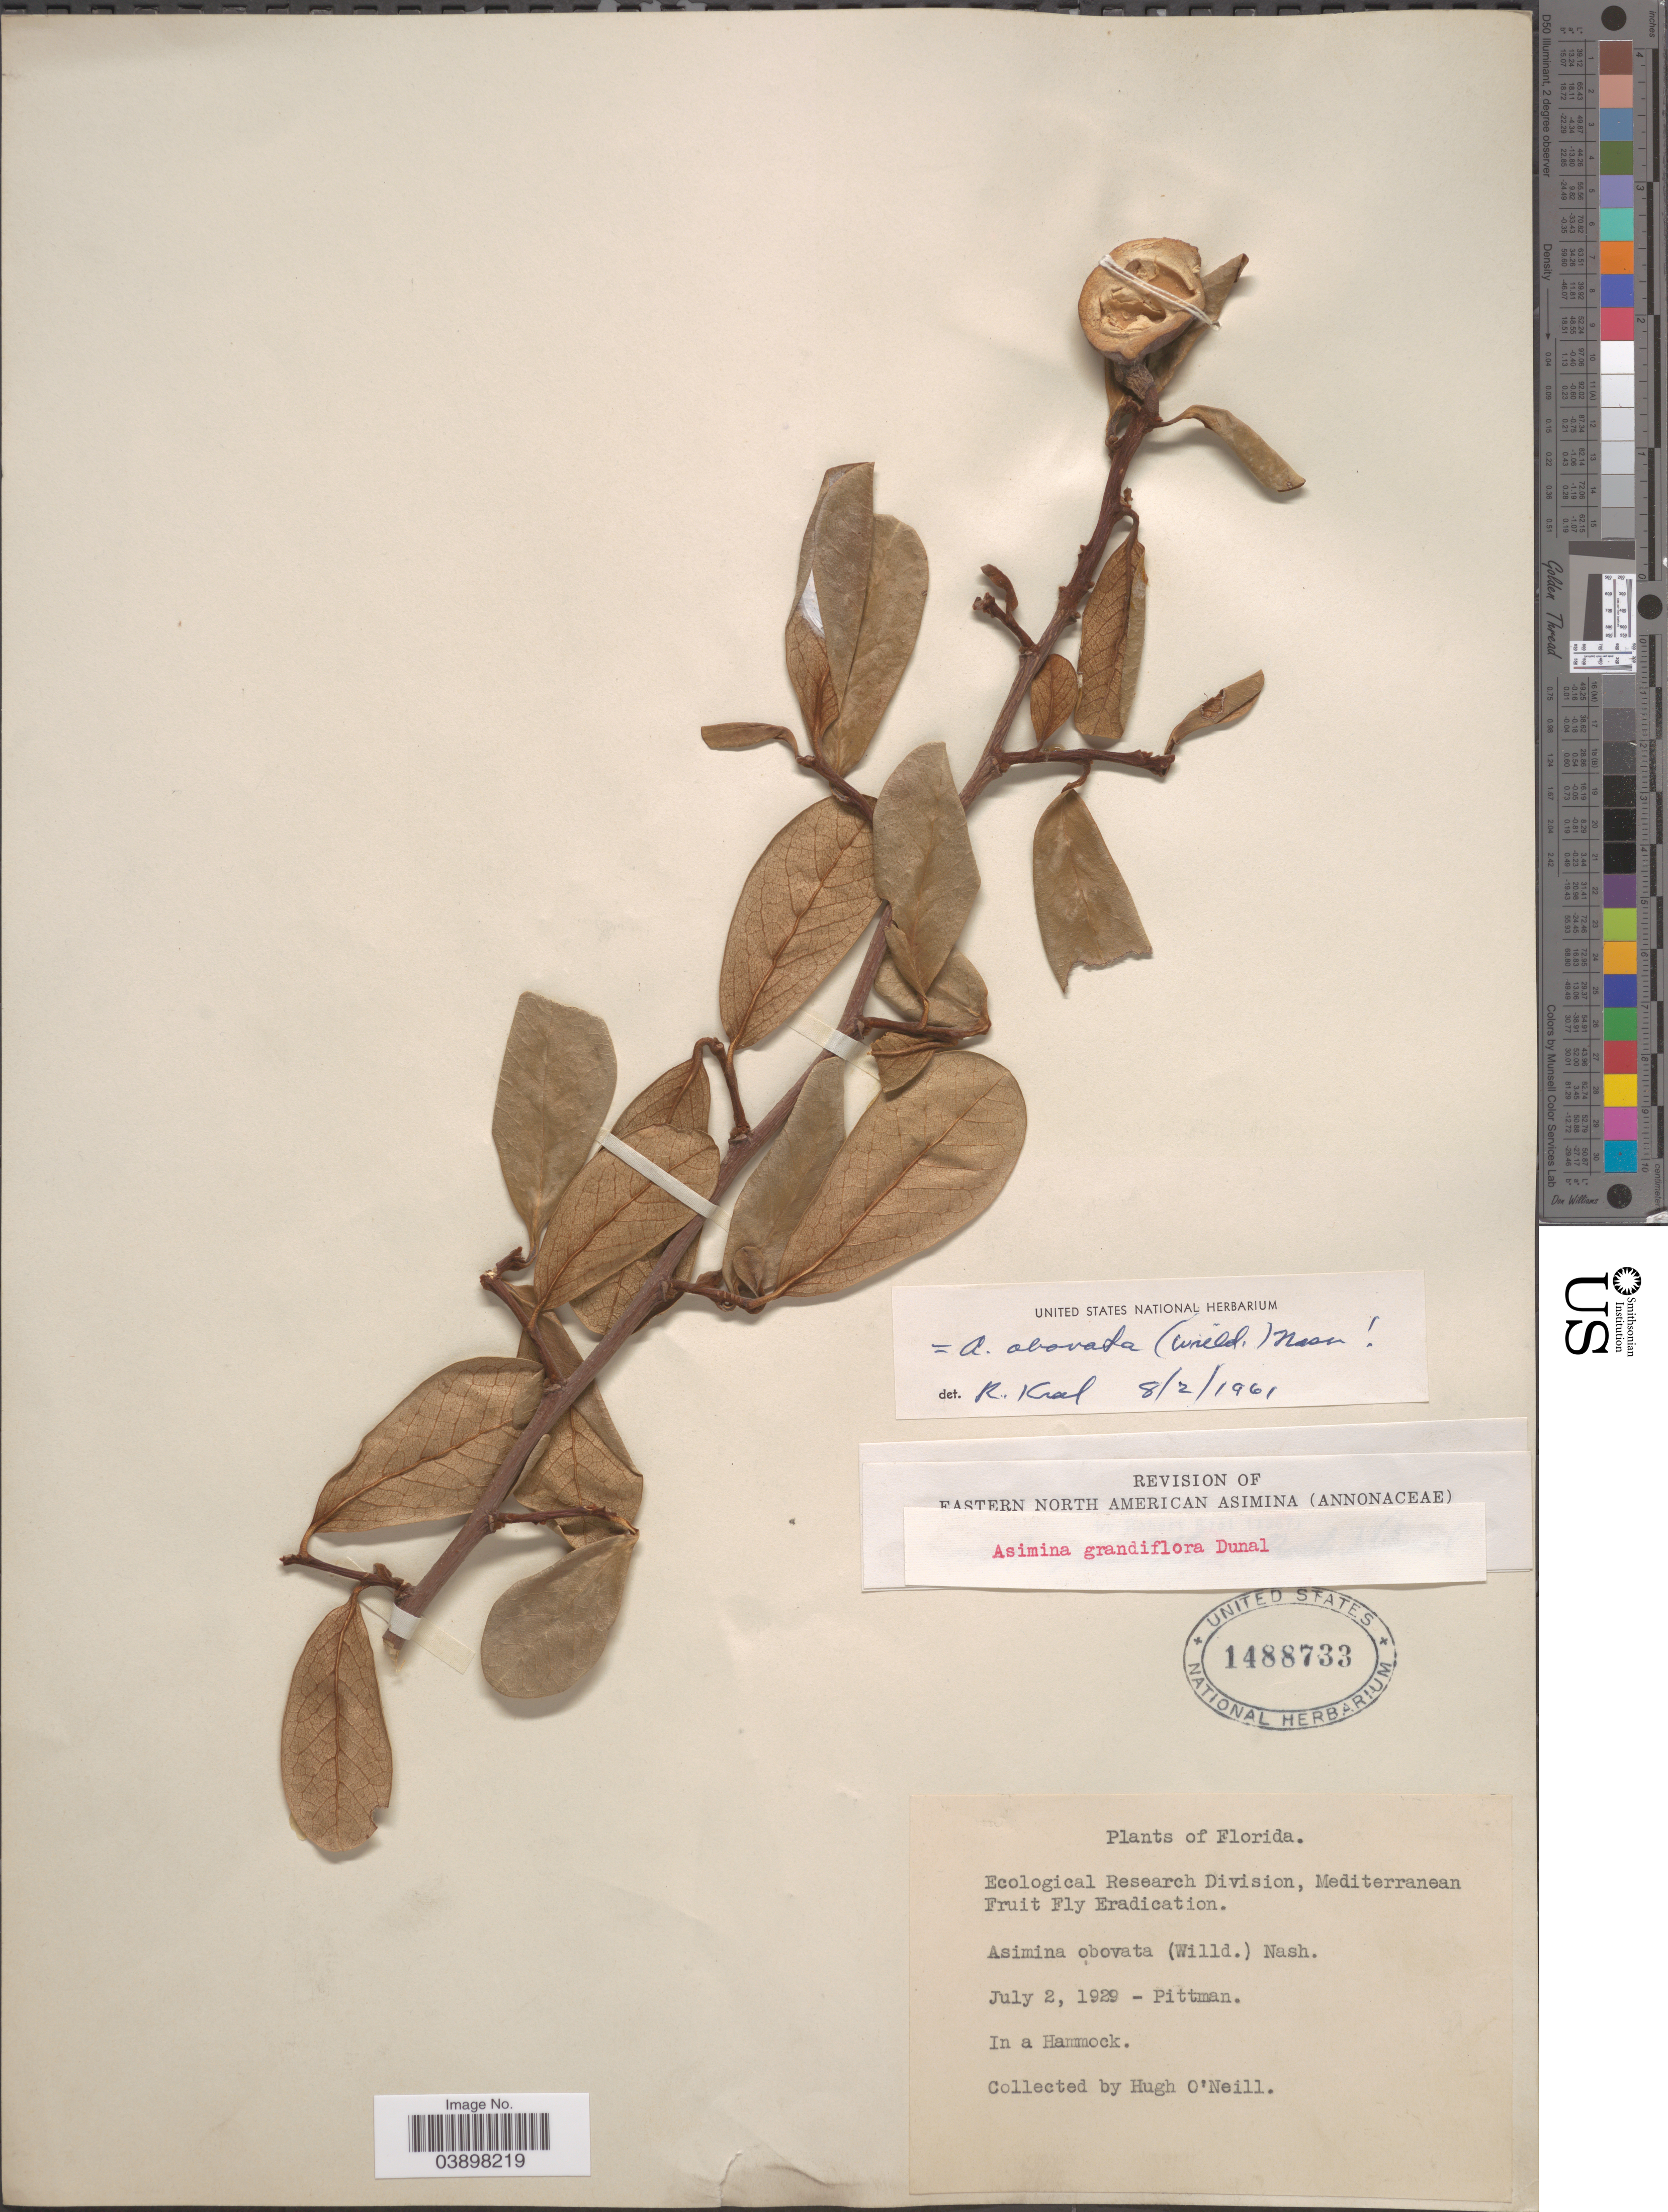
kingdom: Plantae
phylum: Tracheophyta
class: Magnoliopsida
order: Magnoliales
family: Annonaceae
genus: Asimina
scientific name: Asimina obovata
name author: (Willd.) Nash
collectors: H. O'Neill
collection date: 1929-07-02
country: United States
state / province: Florida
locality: Pittman. In a Hammock.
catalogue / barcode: US 1488733